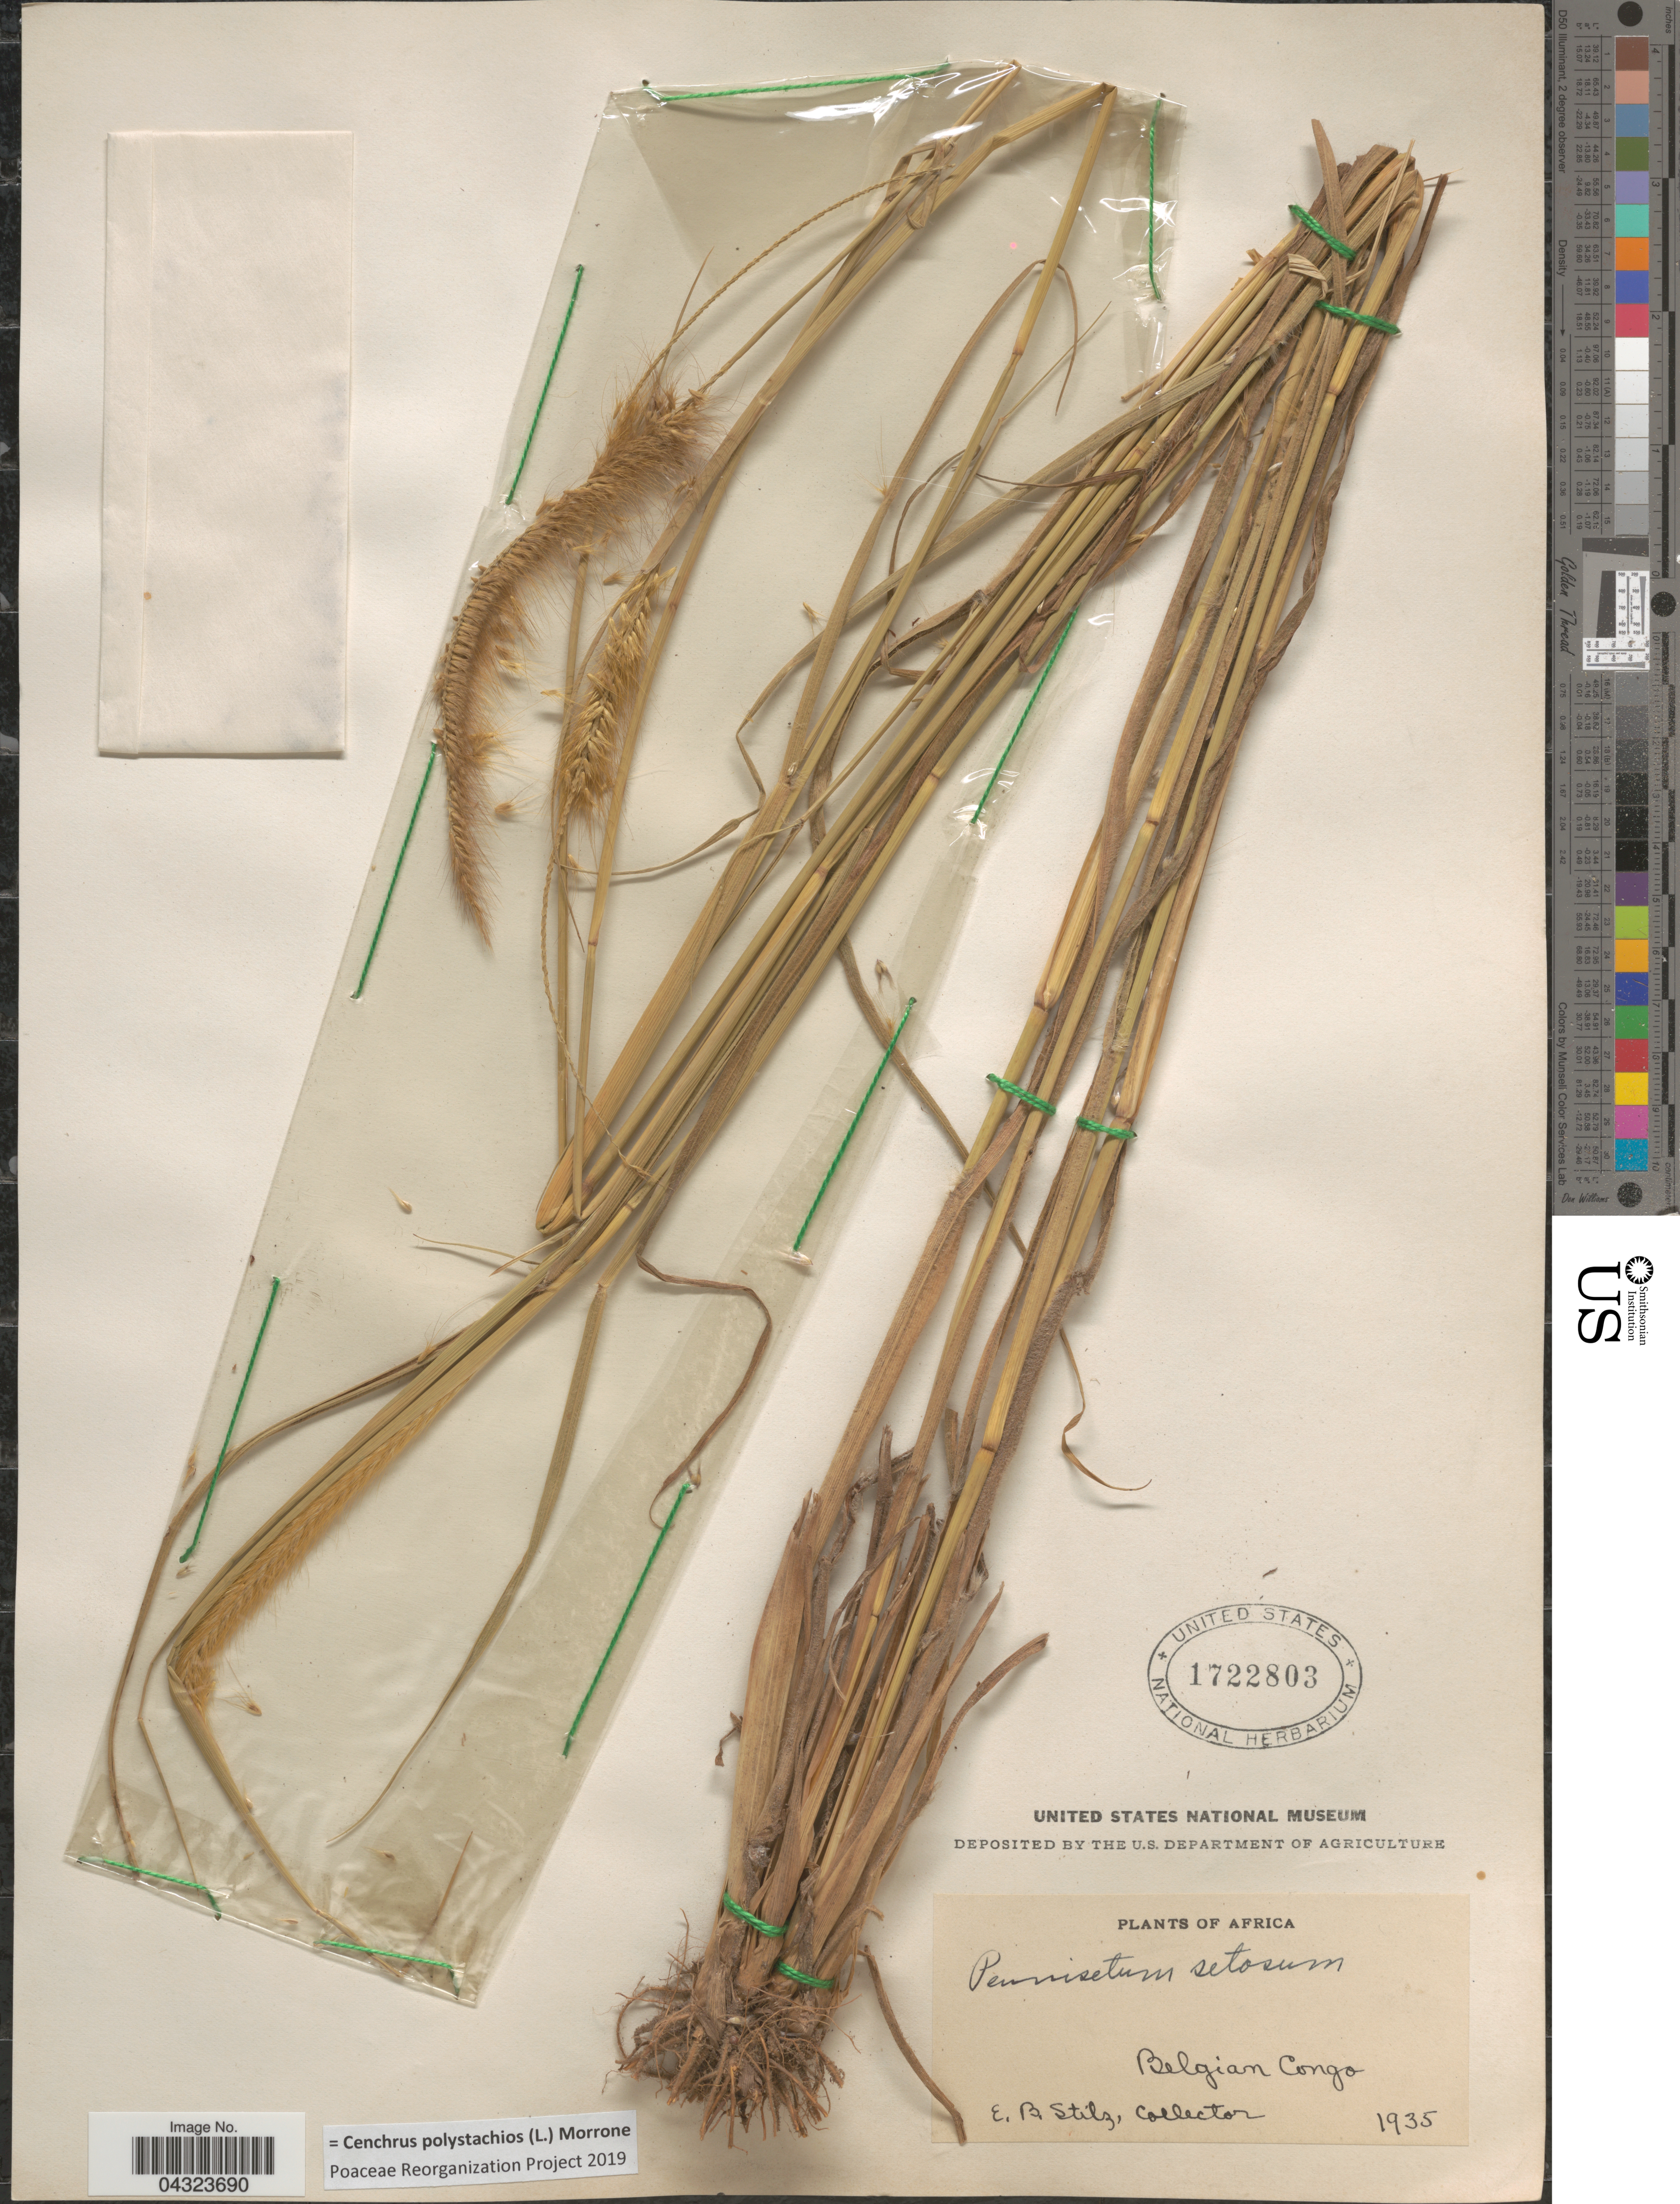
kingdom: Plantae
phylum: Tracheophyta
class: Liliopsida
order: Poales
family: Poaceae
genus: Cenchrus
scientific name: Cenchrus polystachios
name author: (L.) Morrone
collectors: E. Stilz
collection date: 1935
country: Congo, Democratic Republic of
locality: Belgian Congo.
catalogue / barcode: US 1722803